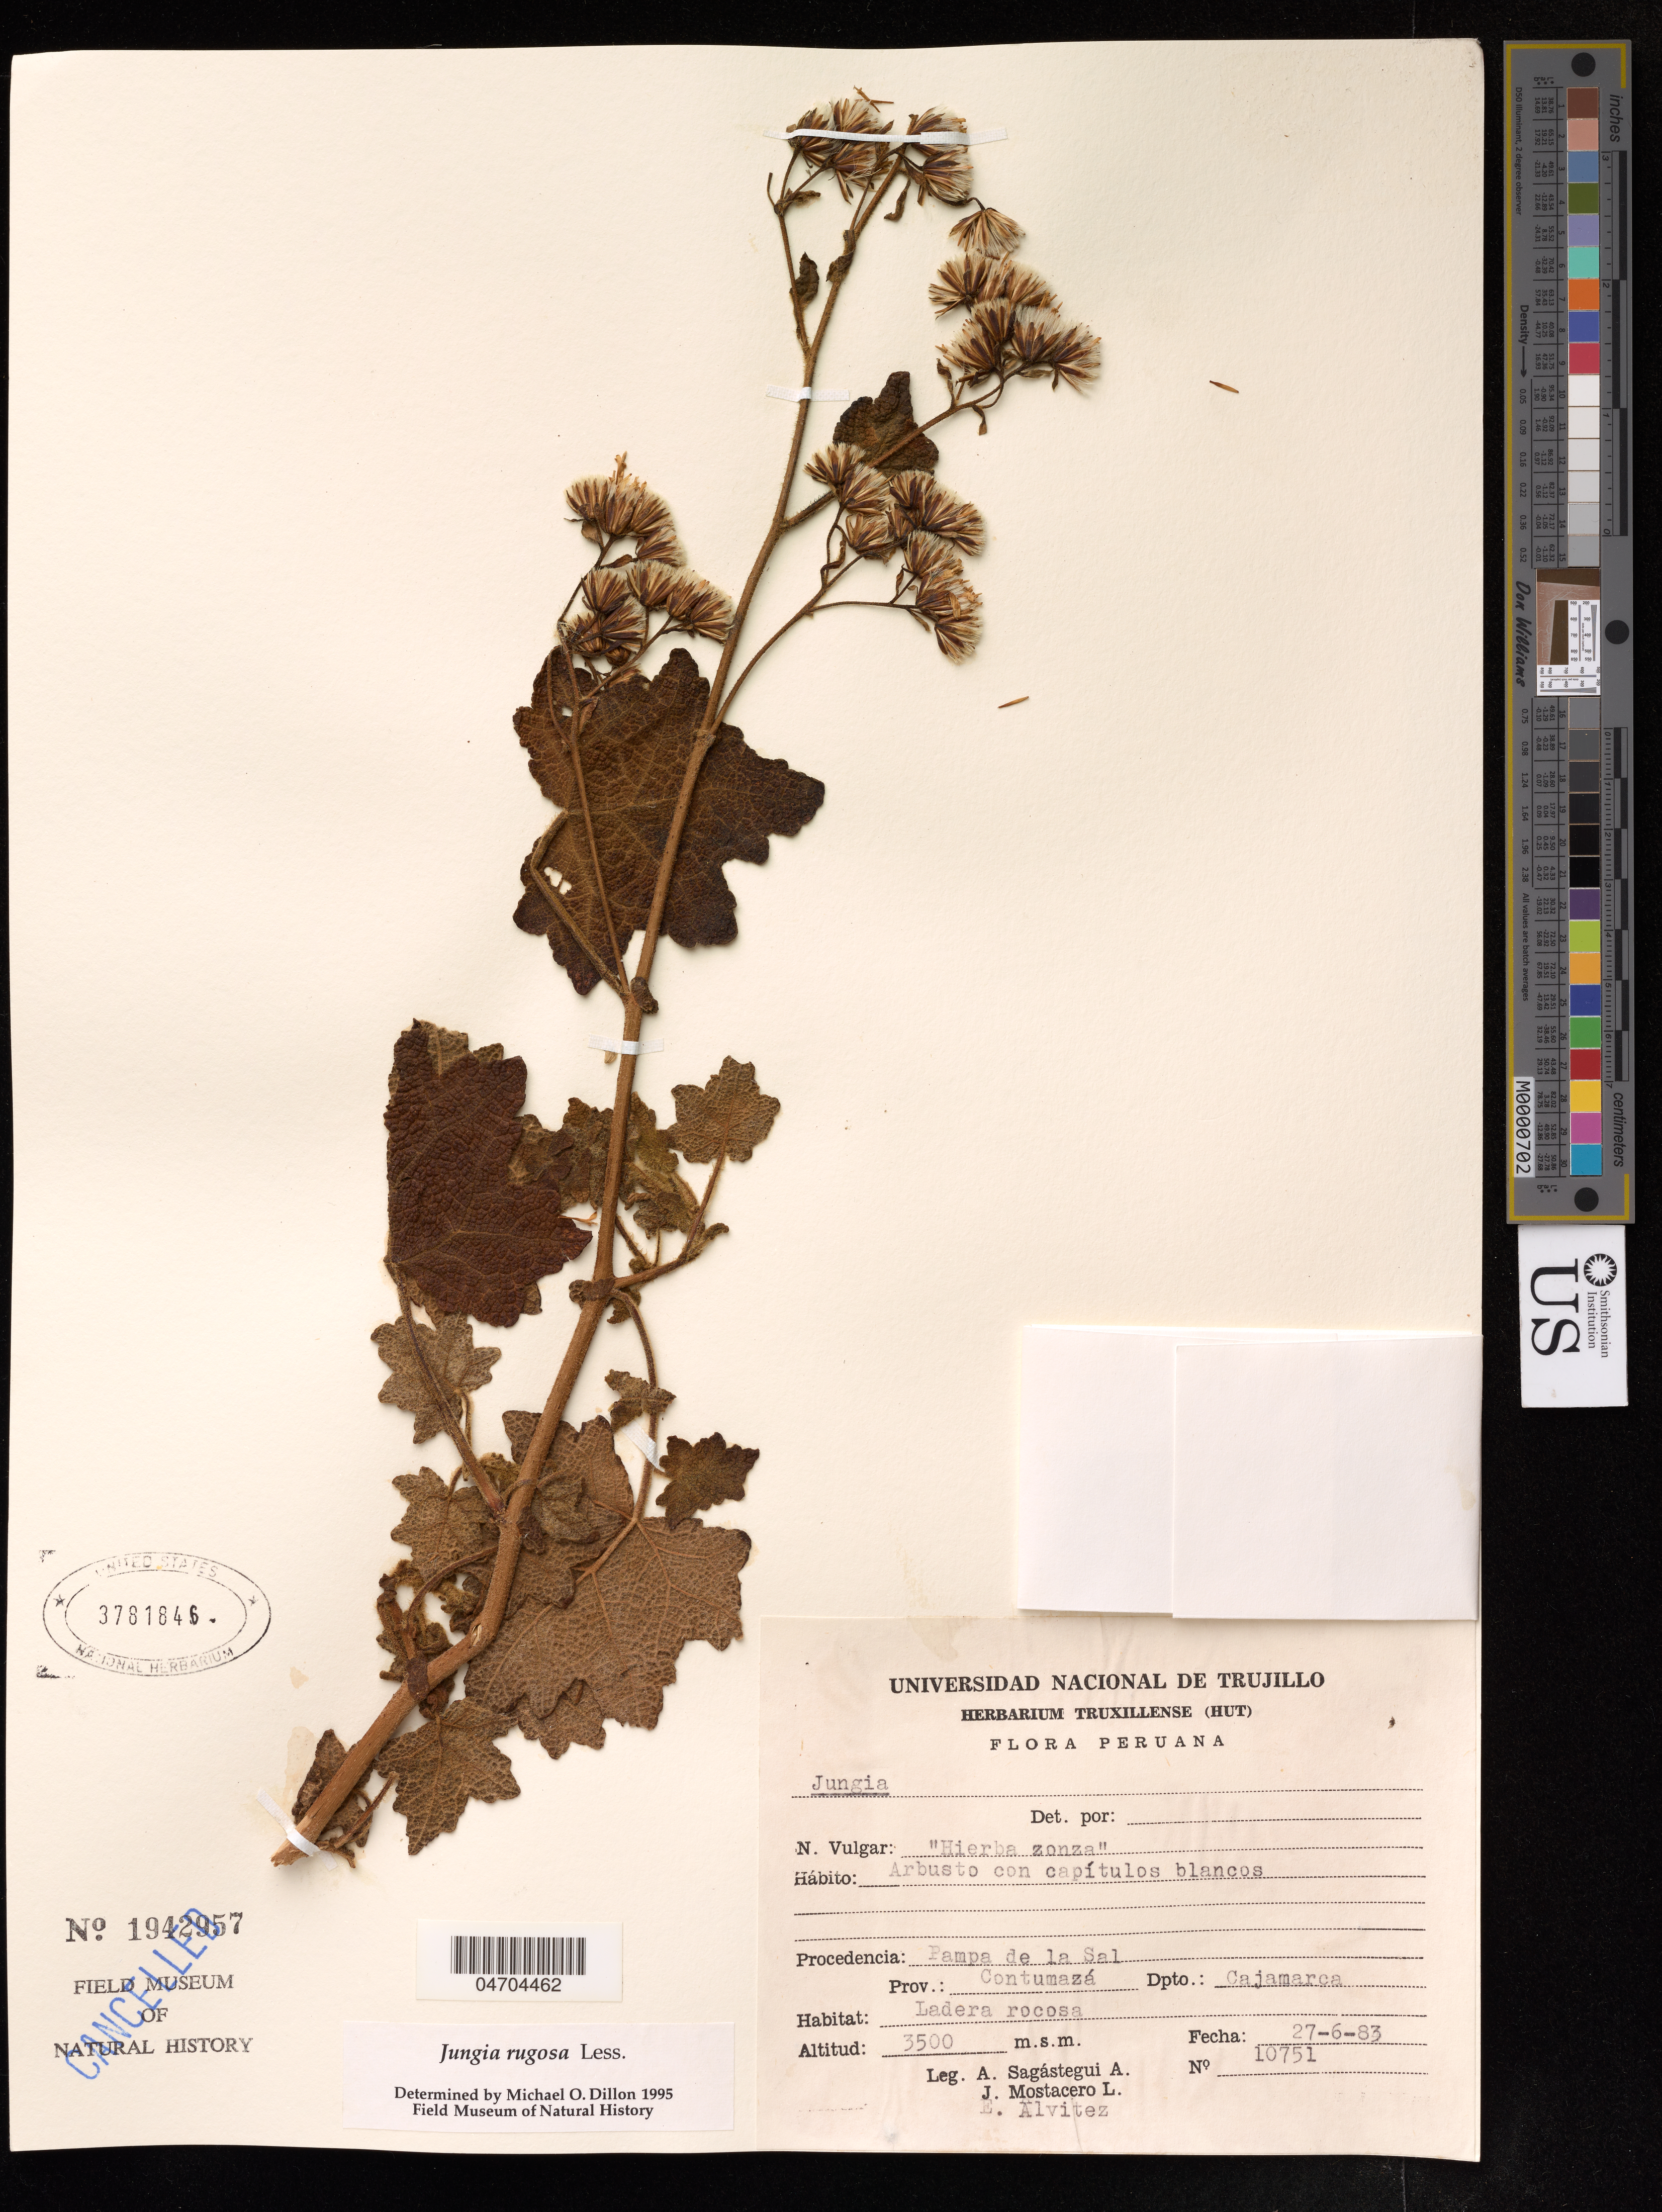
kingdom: Plantae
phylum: Tracheophyta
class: Magnoliopsida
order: Asterales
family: Asteraceae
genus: Jungia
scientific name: Jungia rugosa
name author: Less.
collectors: A. Sagástegui A., J. Mostacero L. & E. Alvitez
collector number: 10751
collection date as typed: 27 Jun83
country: Peru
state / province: Cajamarca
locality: Pampa de la Sal, Contumazá.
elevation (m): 3500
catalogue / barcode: US 3781846